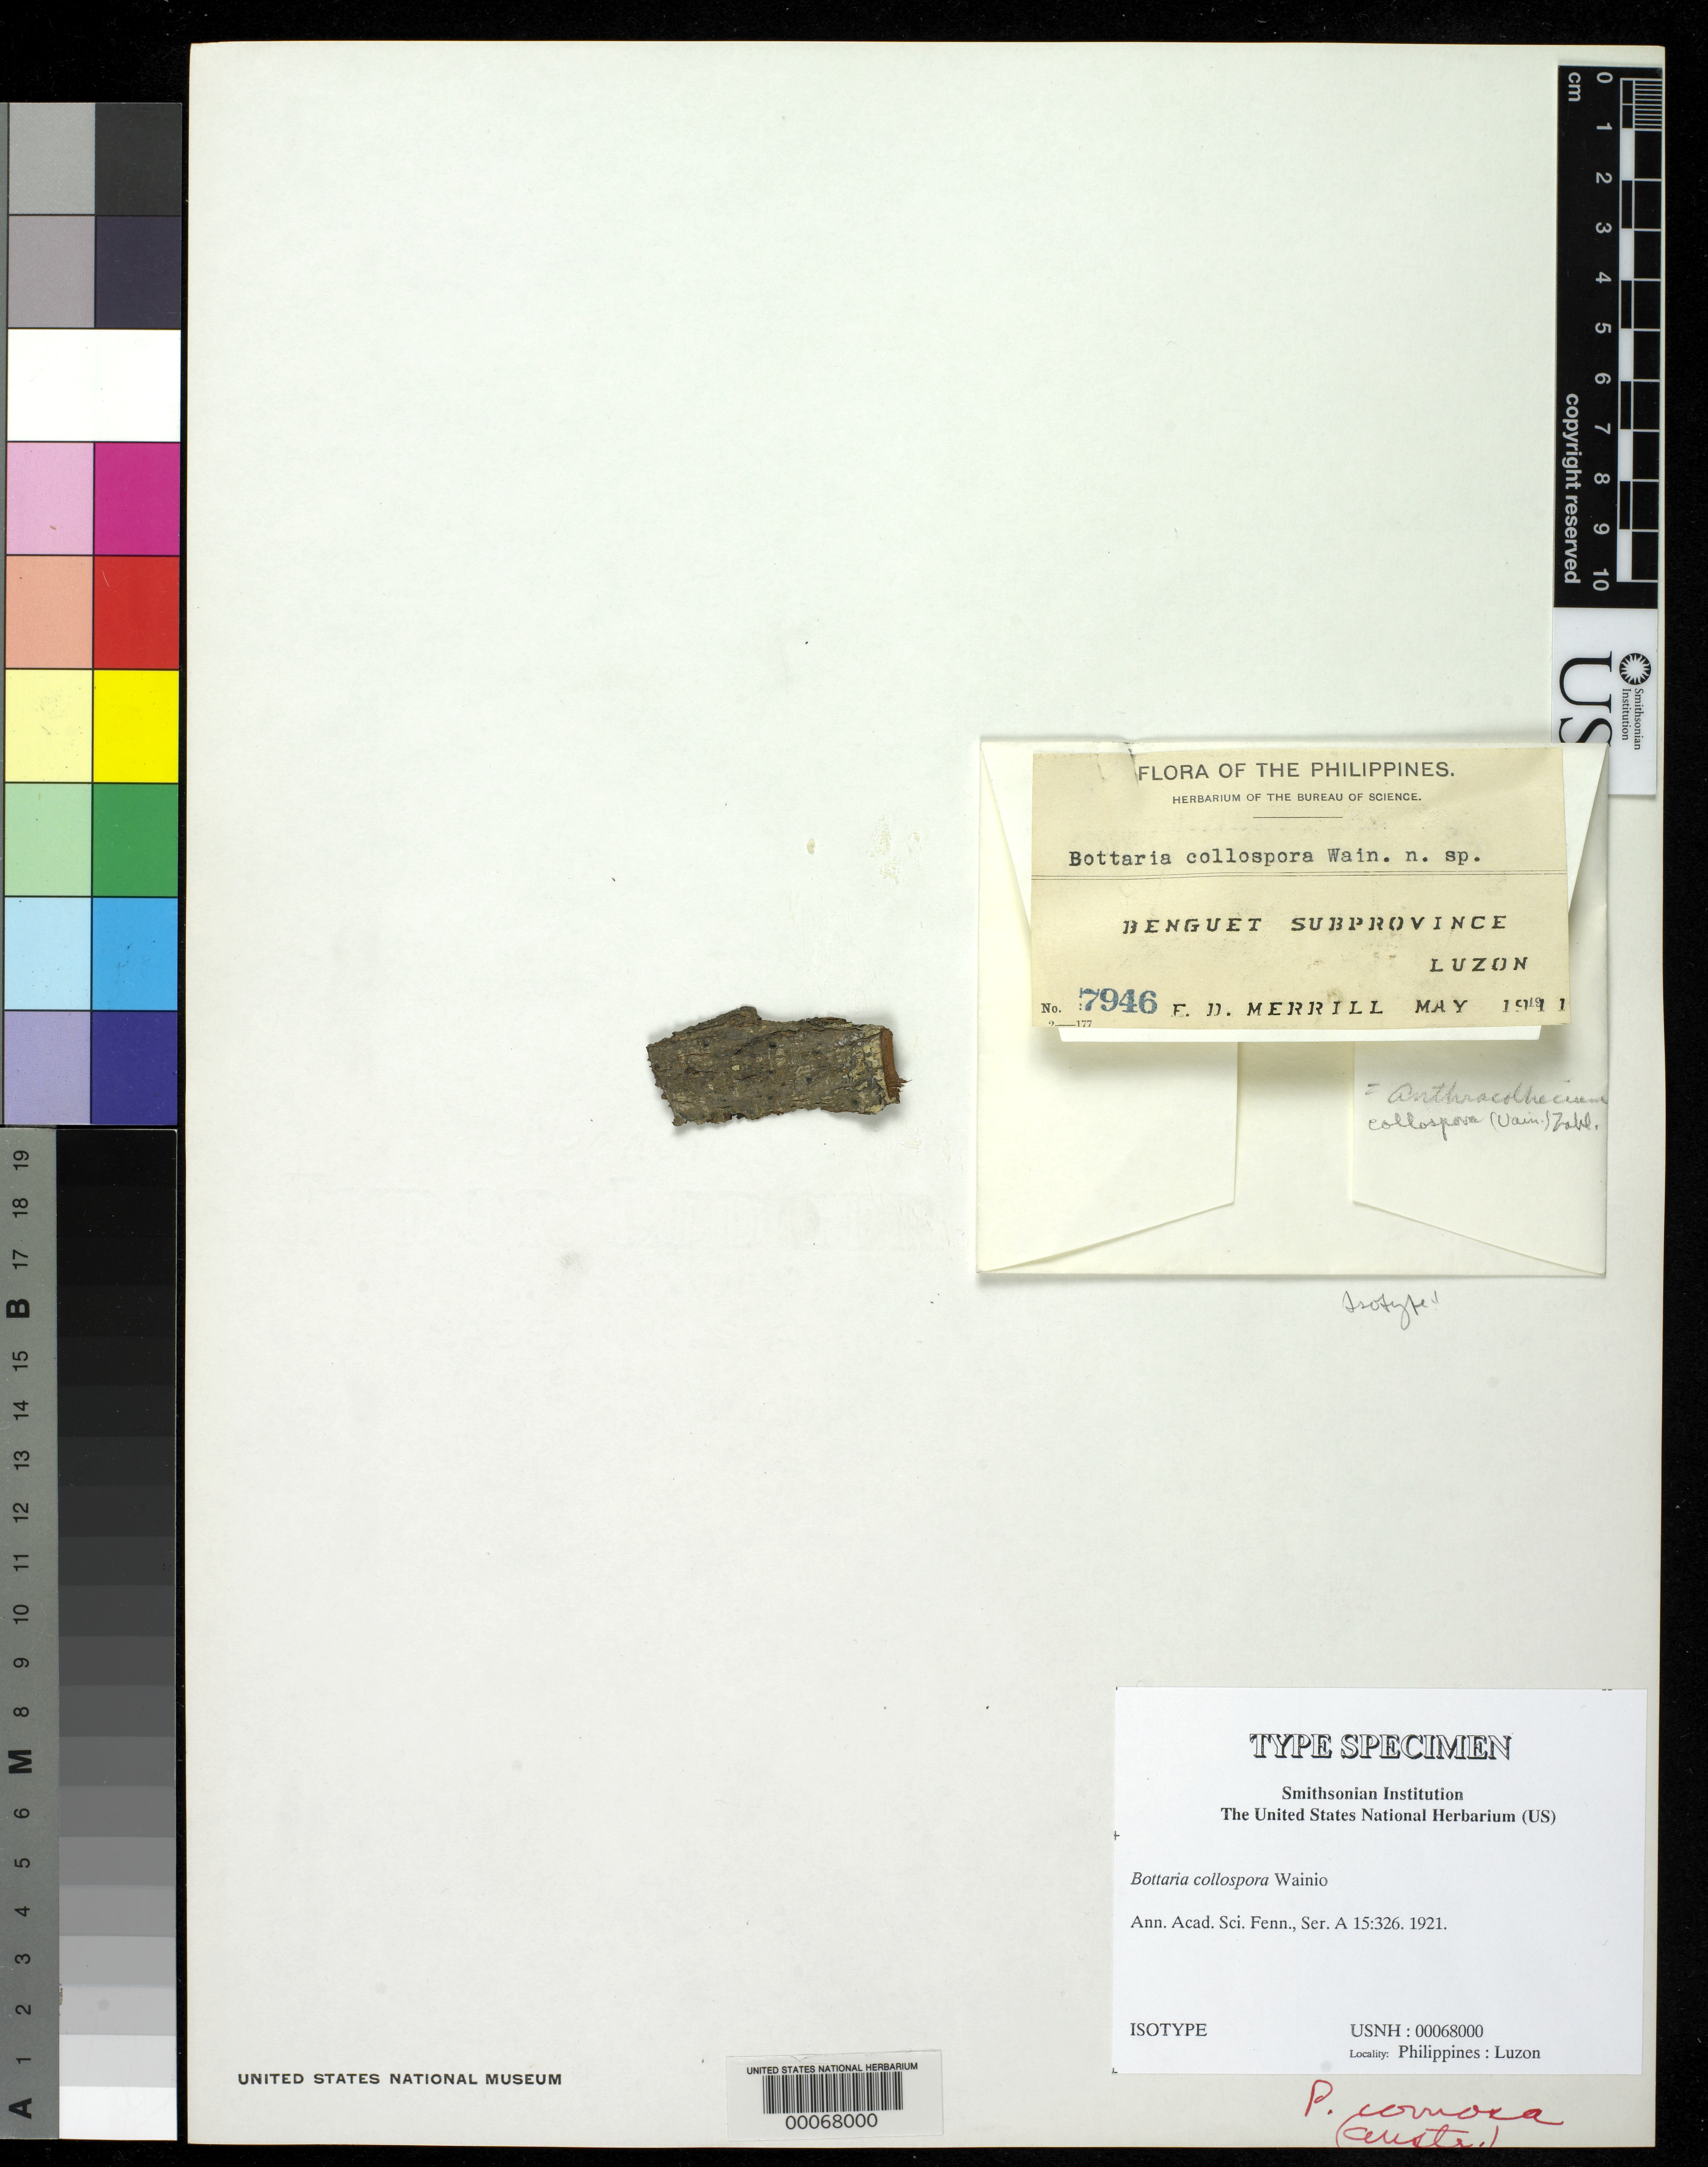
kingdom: Fungi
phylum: Ascomycota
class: Dothideomycetes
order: Pleosporales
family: Mycoporaceae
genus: Bottaria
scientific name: Bottaria collospora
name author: Vain.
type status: Isotype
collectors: E. D. Merrill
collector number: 7946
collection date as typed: May 1911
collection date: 1911-05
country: Philippines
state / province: Cordillera (Administrative Region)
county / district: Benguet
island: Luzon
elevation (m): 1500